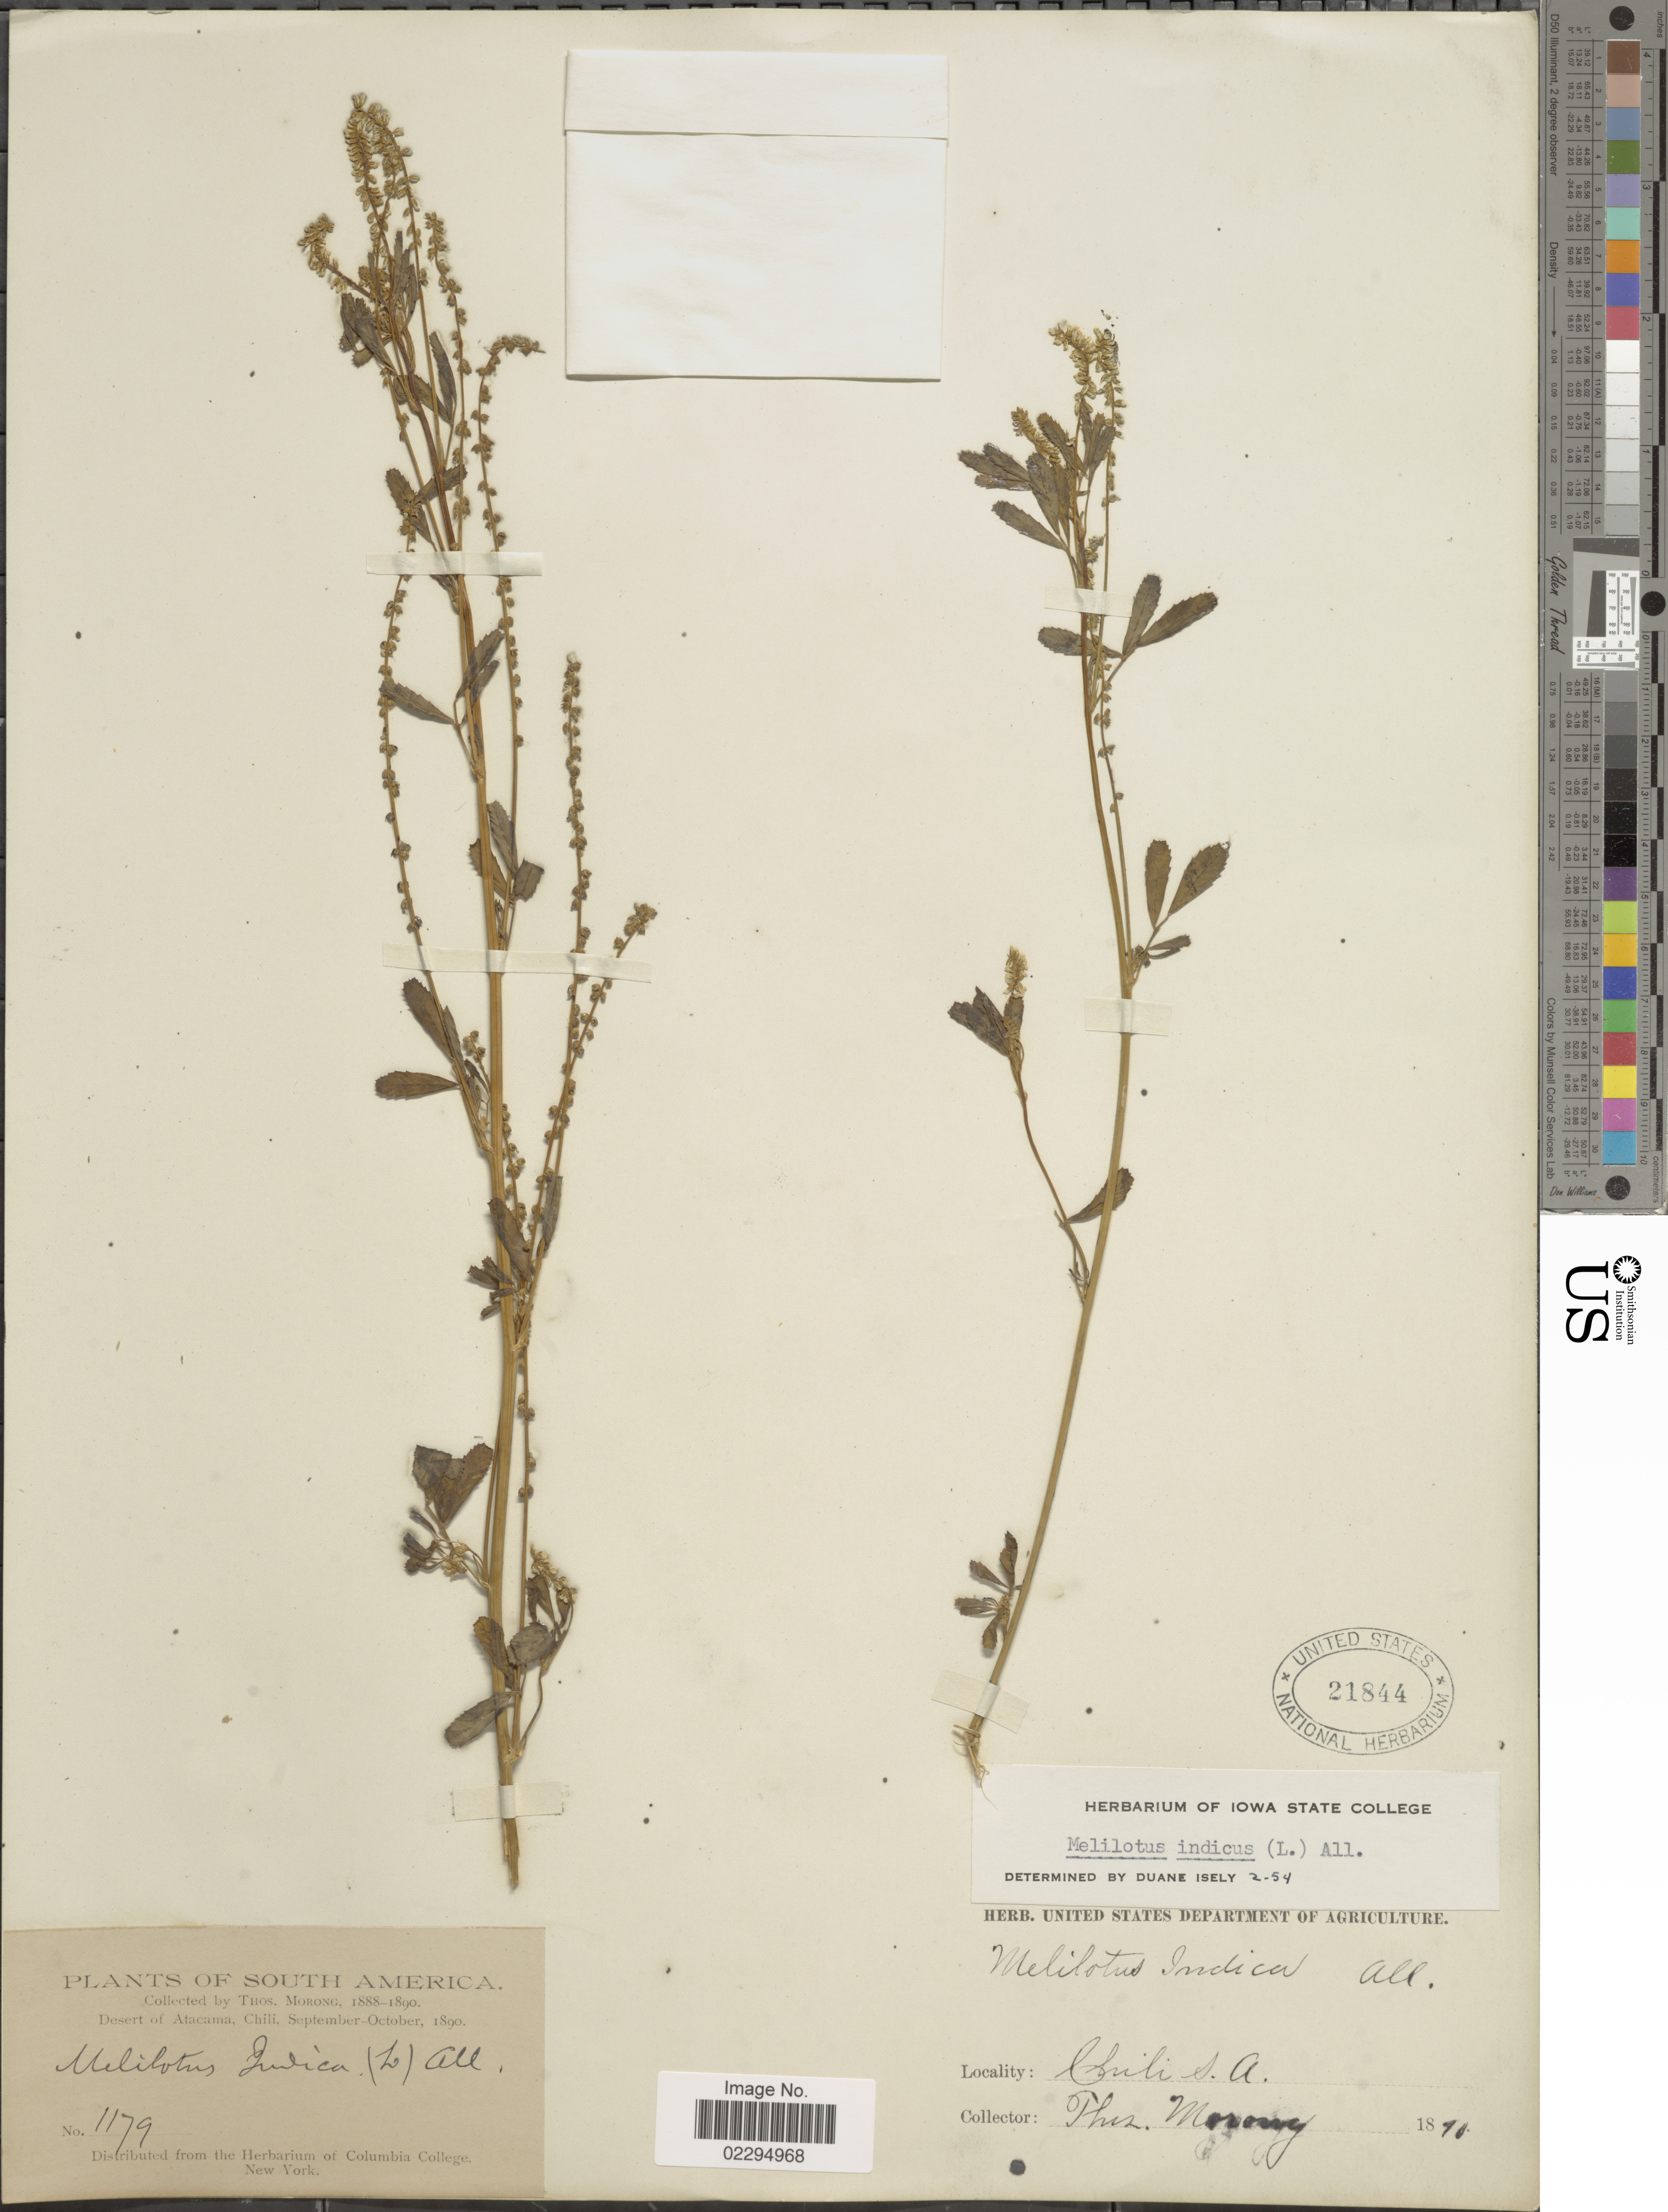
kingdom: Plantae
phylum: Tracheophyta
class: Magnoliopsida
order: Fabales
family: Fabaceae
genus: Melilotus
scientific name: Melilotus indicus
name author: (L.) All.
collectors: T. Morong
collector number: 1179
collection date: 1891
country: Chile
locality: Desert of Atacama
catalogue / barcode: US 21844